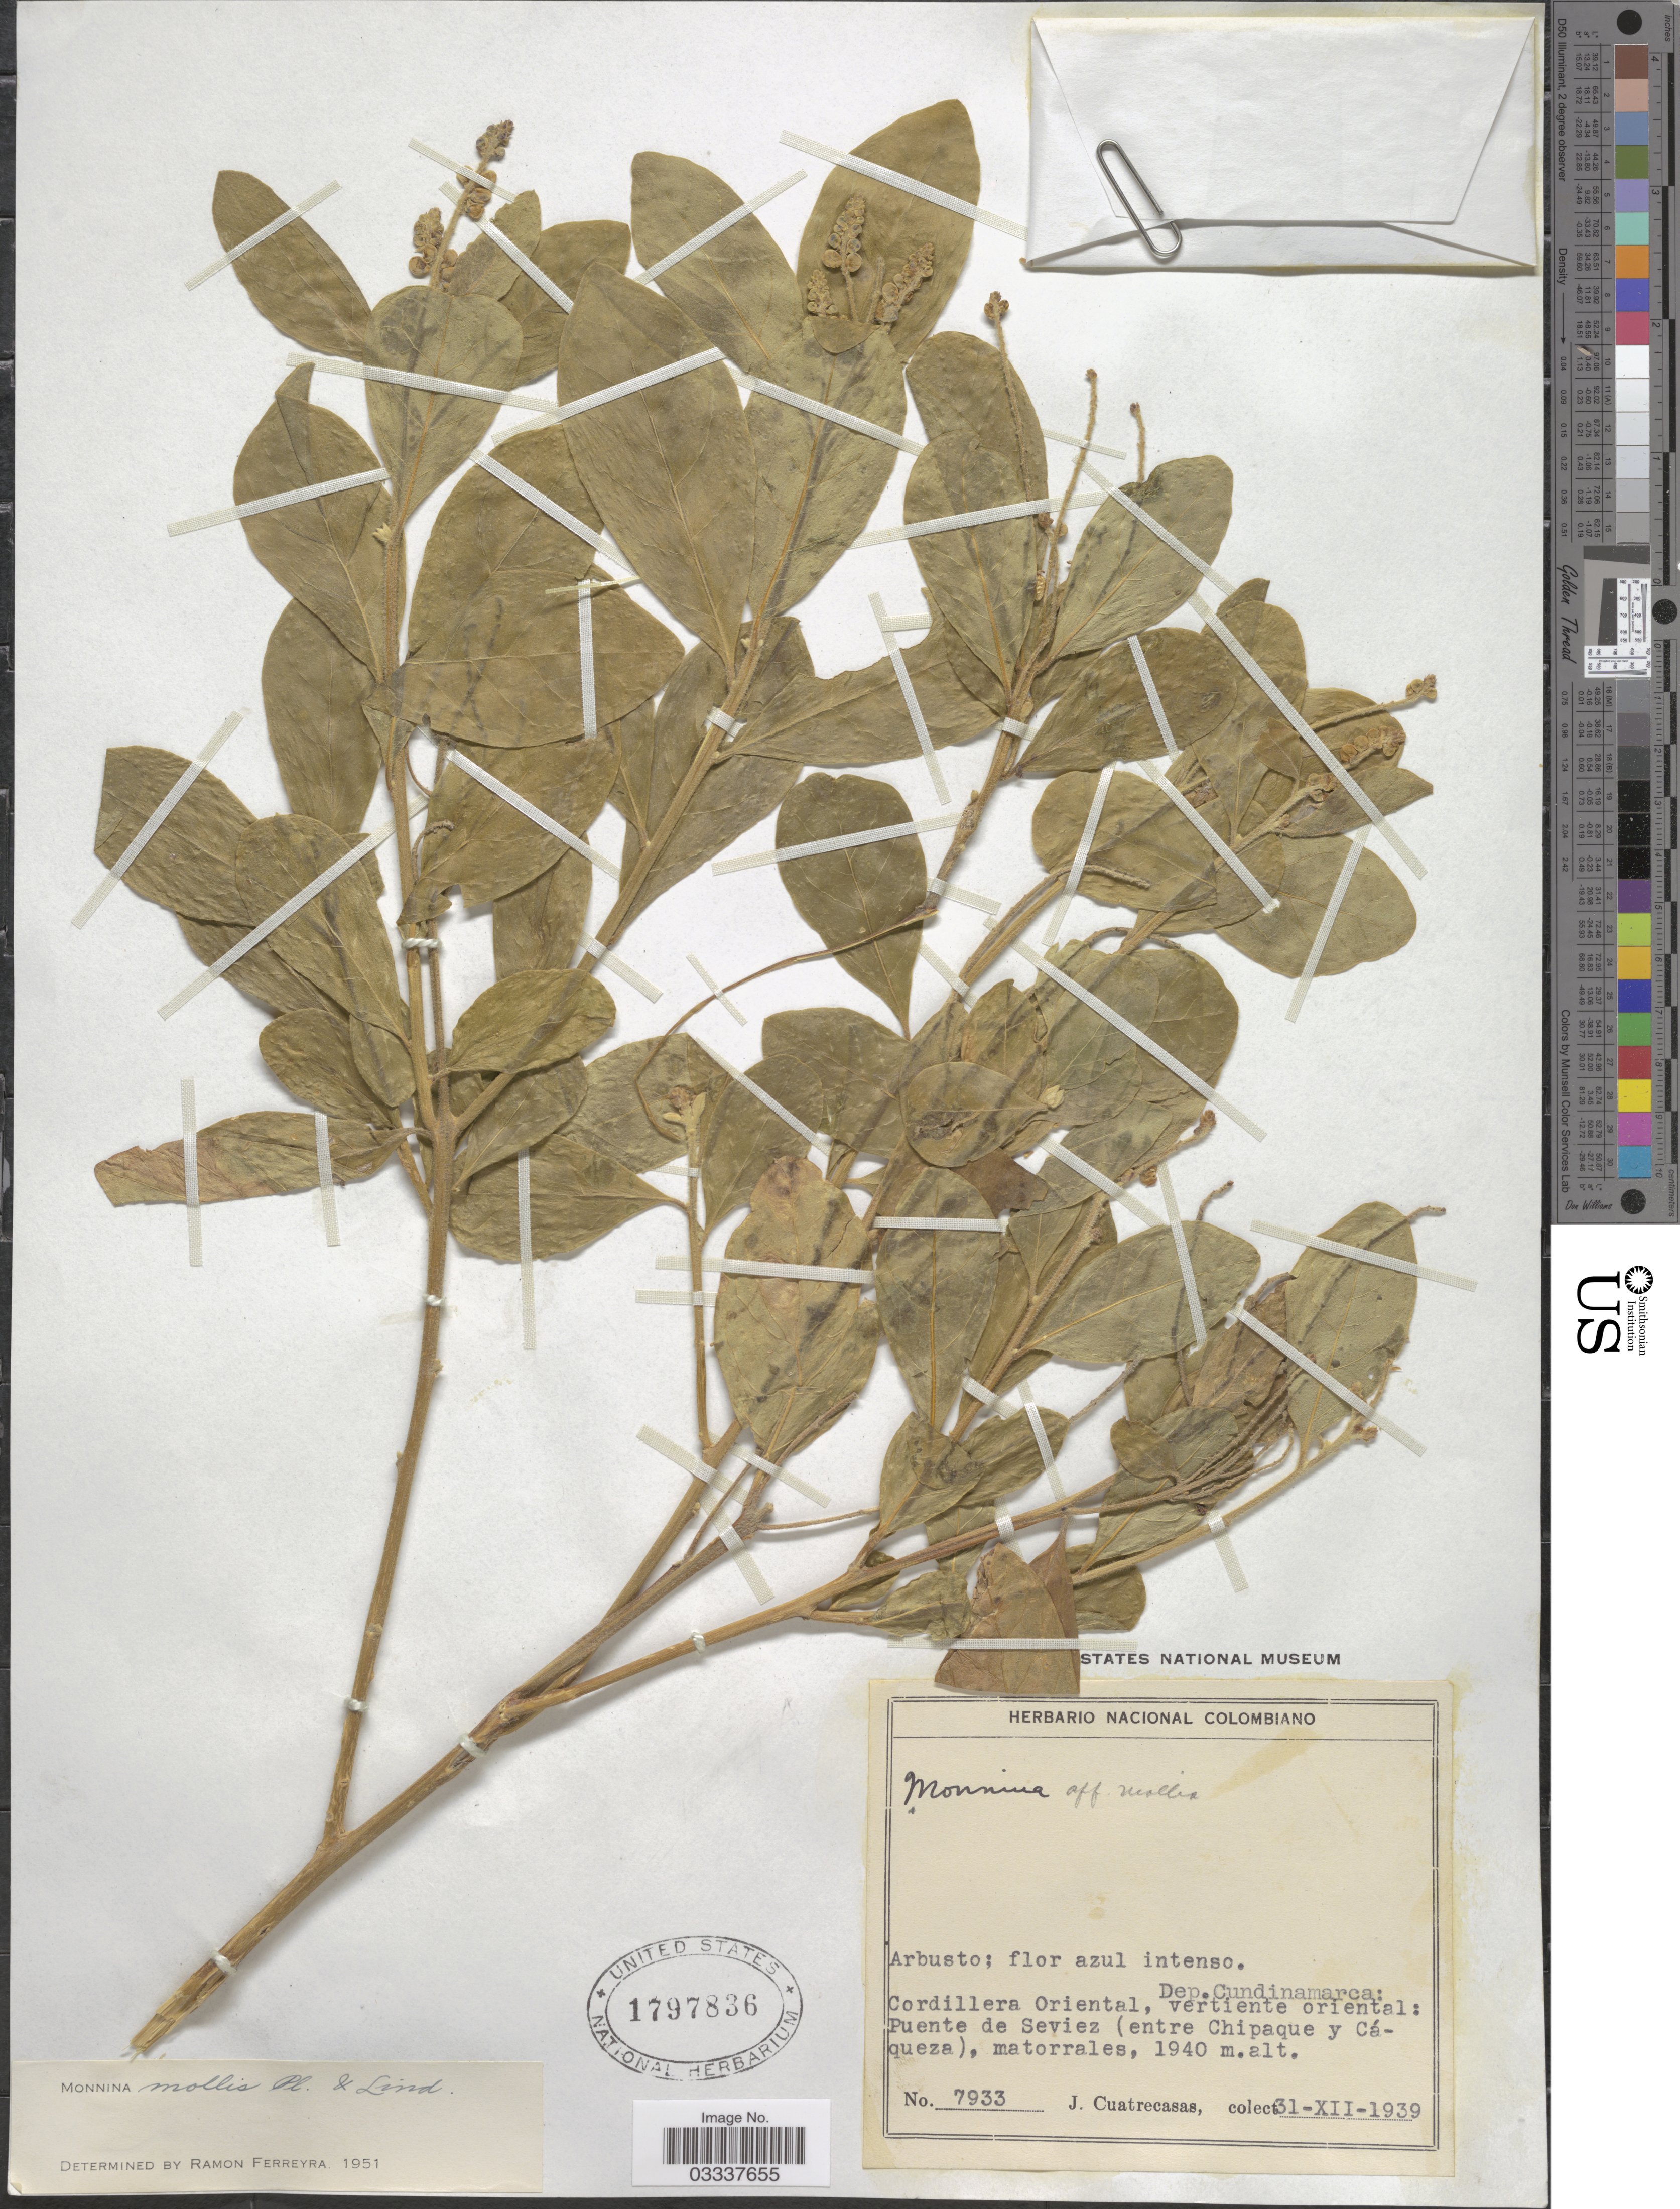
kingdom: Plantae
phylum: Tracheophyta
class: Magnoliopsida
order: Fabales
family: Polygalaceae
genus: Monnina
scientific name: Monnina mollis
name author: Planch. & Linden in Triana & Planch.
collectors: J. Cuatrecasas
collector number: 7933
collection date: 1939-12-31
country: Colombia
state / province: Cundinamarca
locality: Dep. Cundinamarca: Cordillera Oriental, vertiente oriental: Puente de Seviez (entre Chipaque y Cáqueza).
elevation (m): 1940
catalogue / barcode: US 1797836